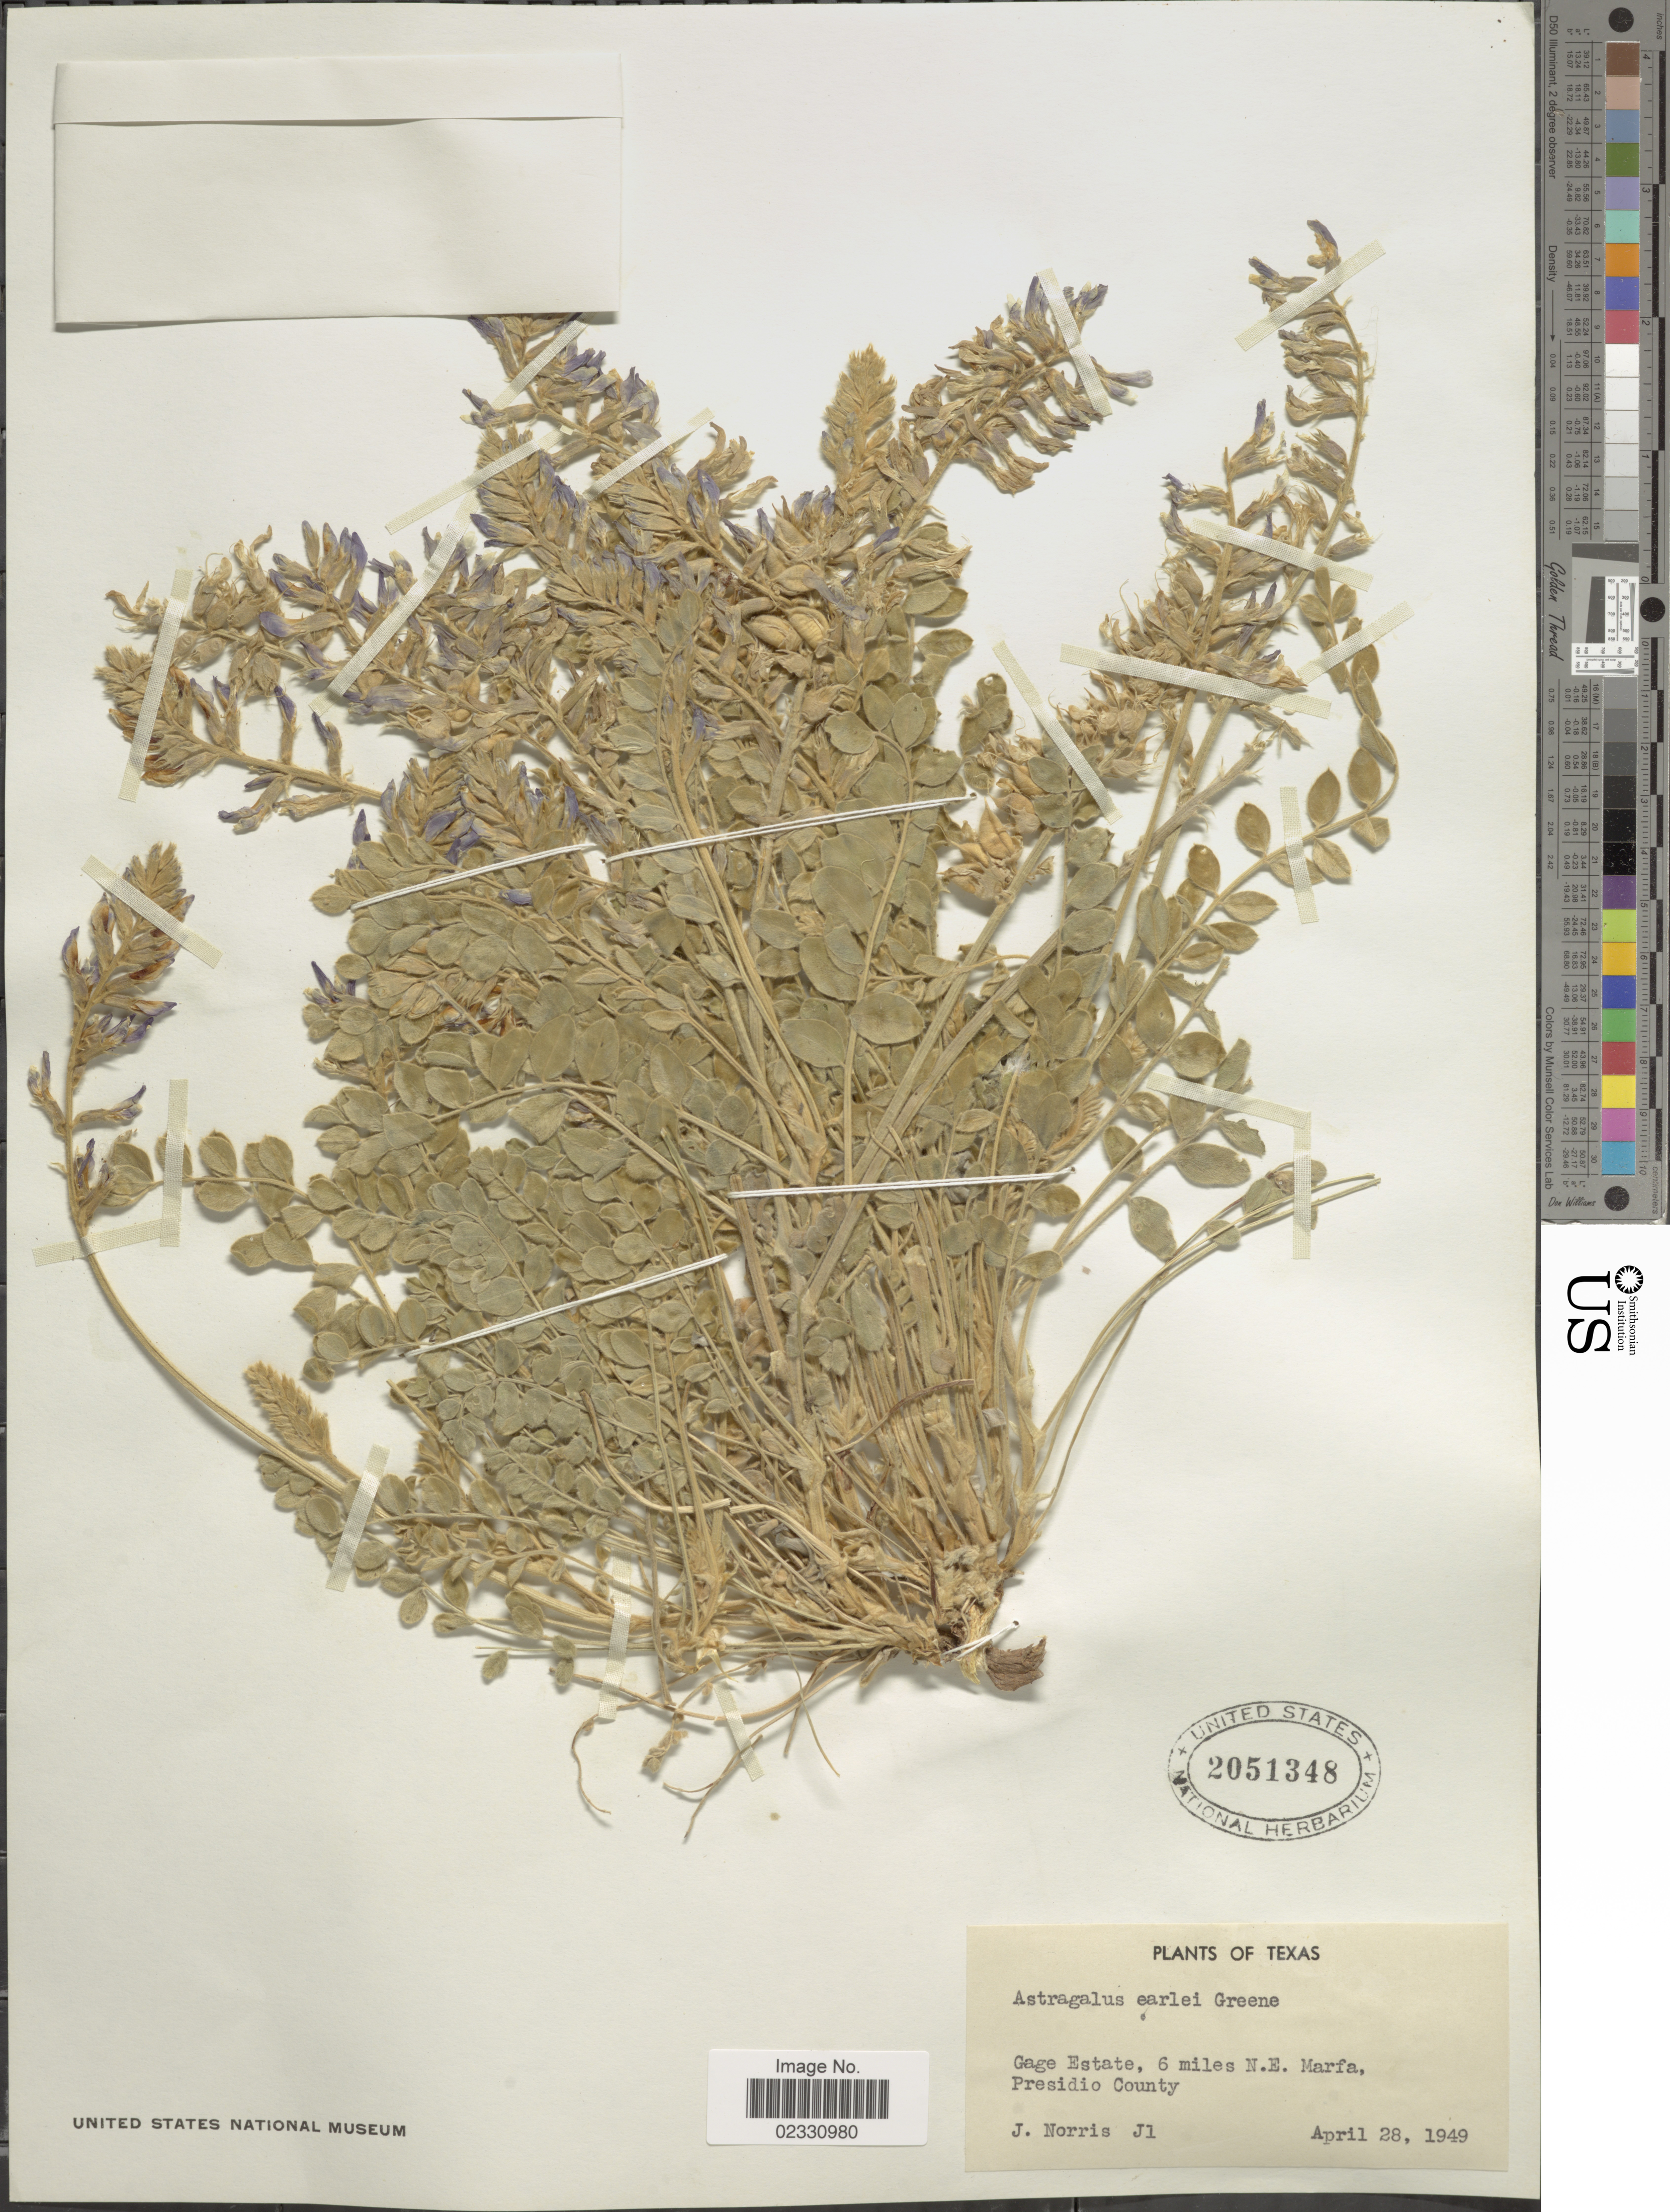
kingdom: Plantae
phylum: Tracheophyta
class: Magnoliopsida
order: Fabales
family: Fabaceae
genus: Astragalus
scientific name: Astragalus earlei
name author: Greene ex Rydb.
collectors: J. Norris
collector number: J1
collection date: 1949-04-28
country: United States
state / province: Texas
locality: Gage Estate, 6 miles N.E. Marfa, Presidio County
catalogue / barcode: US 2051348